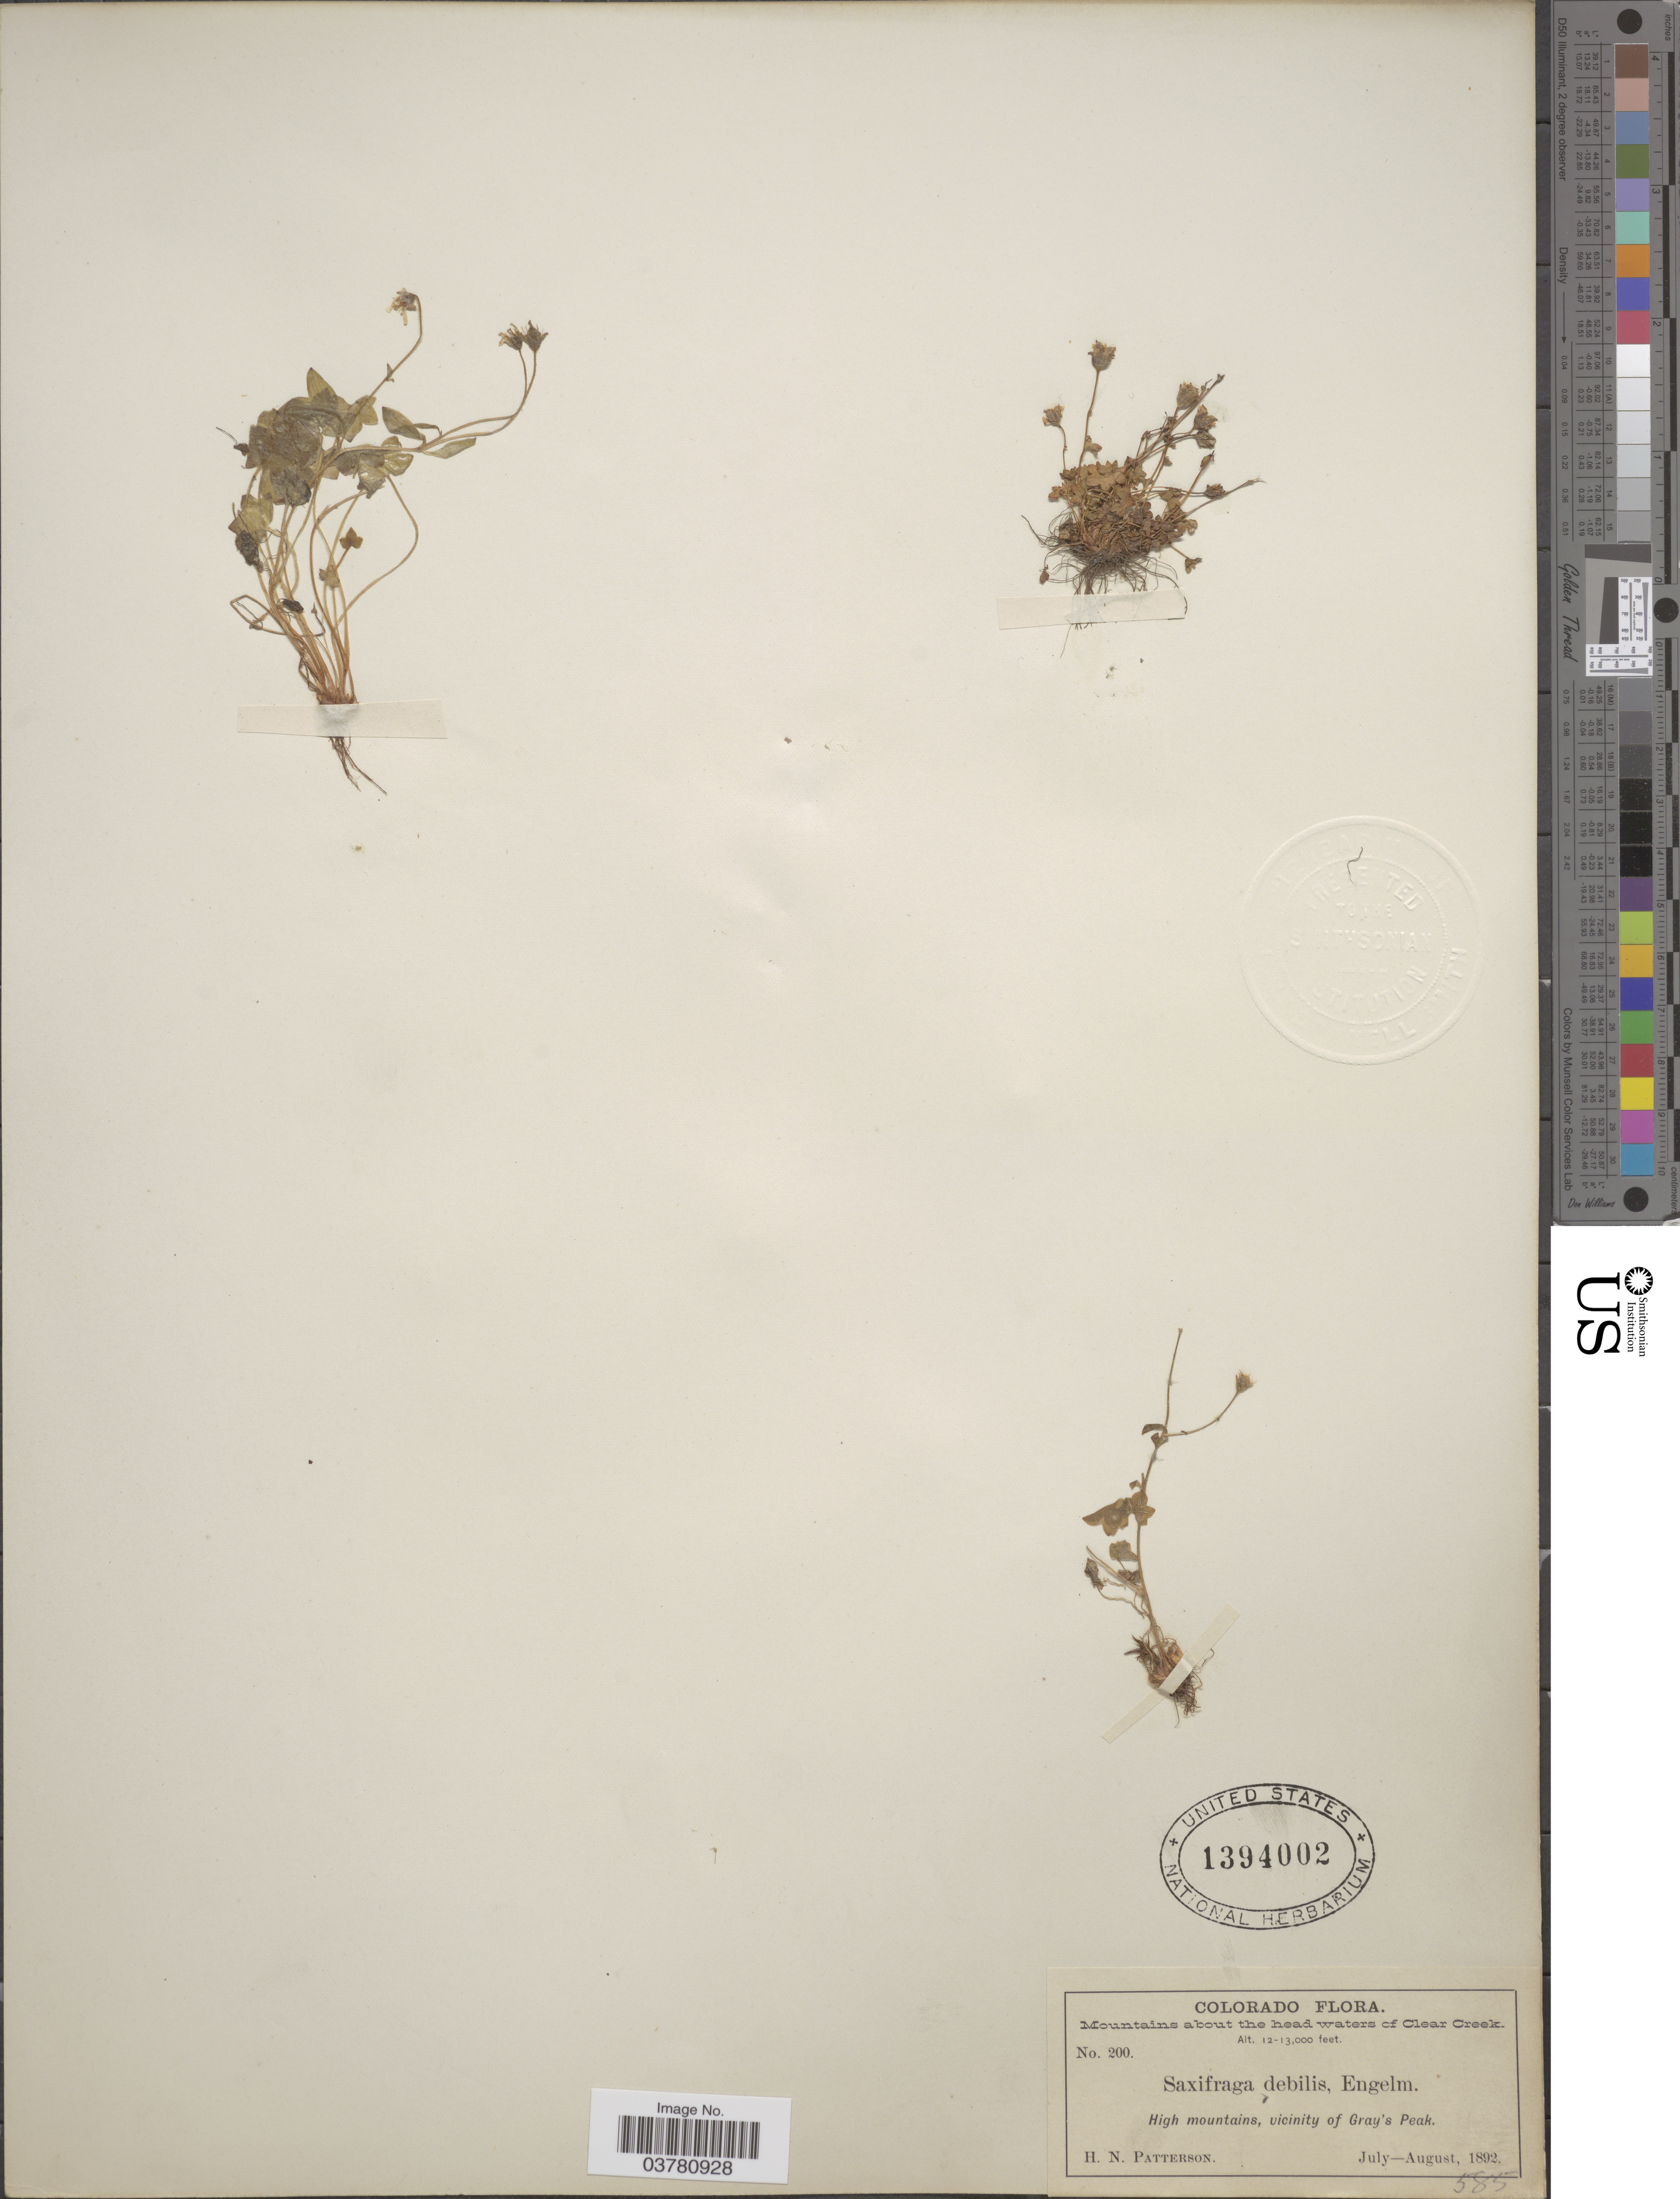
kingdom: Plantae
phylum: Tracheophyta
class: Magnoliopsida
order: Saxifragales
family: Saxifragaceae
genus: Saxifraga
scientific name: Saxifraga rivularis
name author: L.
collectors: H. N. Patterson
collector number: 200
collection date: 1892-07/1892-08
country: United States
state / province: Colorado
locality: Mountains about the head waters of Clear Creek. High mountains, vicinity of Gray's Peak.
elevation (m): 3658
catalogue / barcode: US 1394002